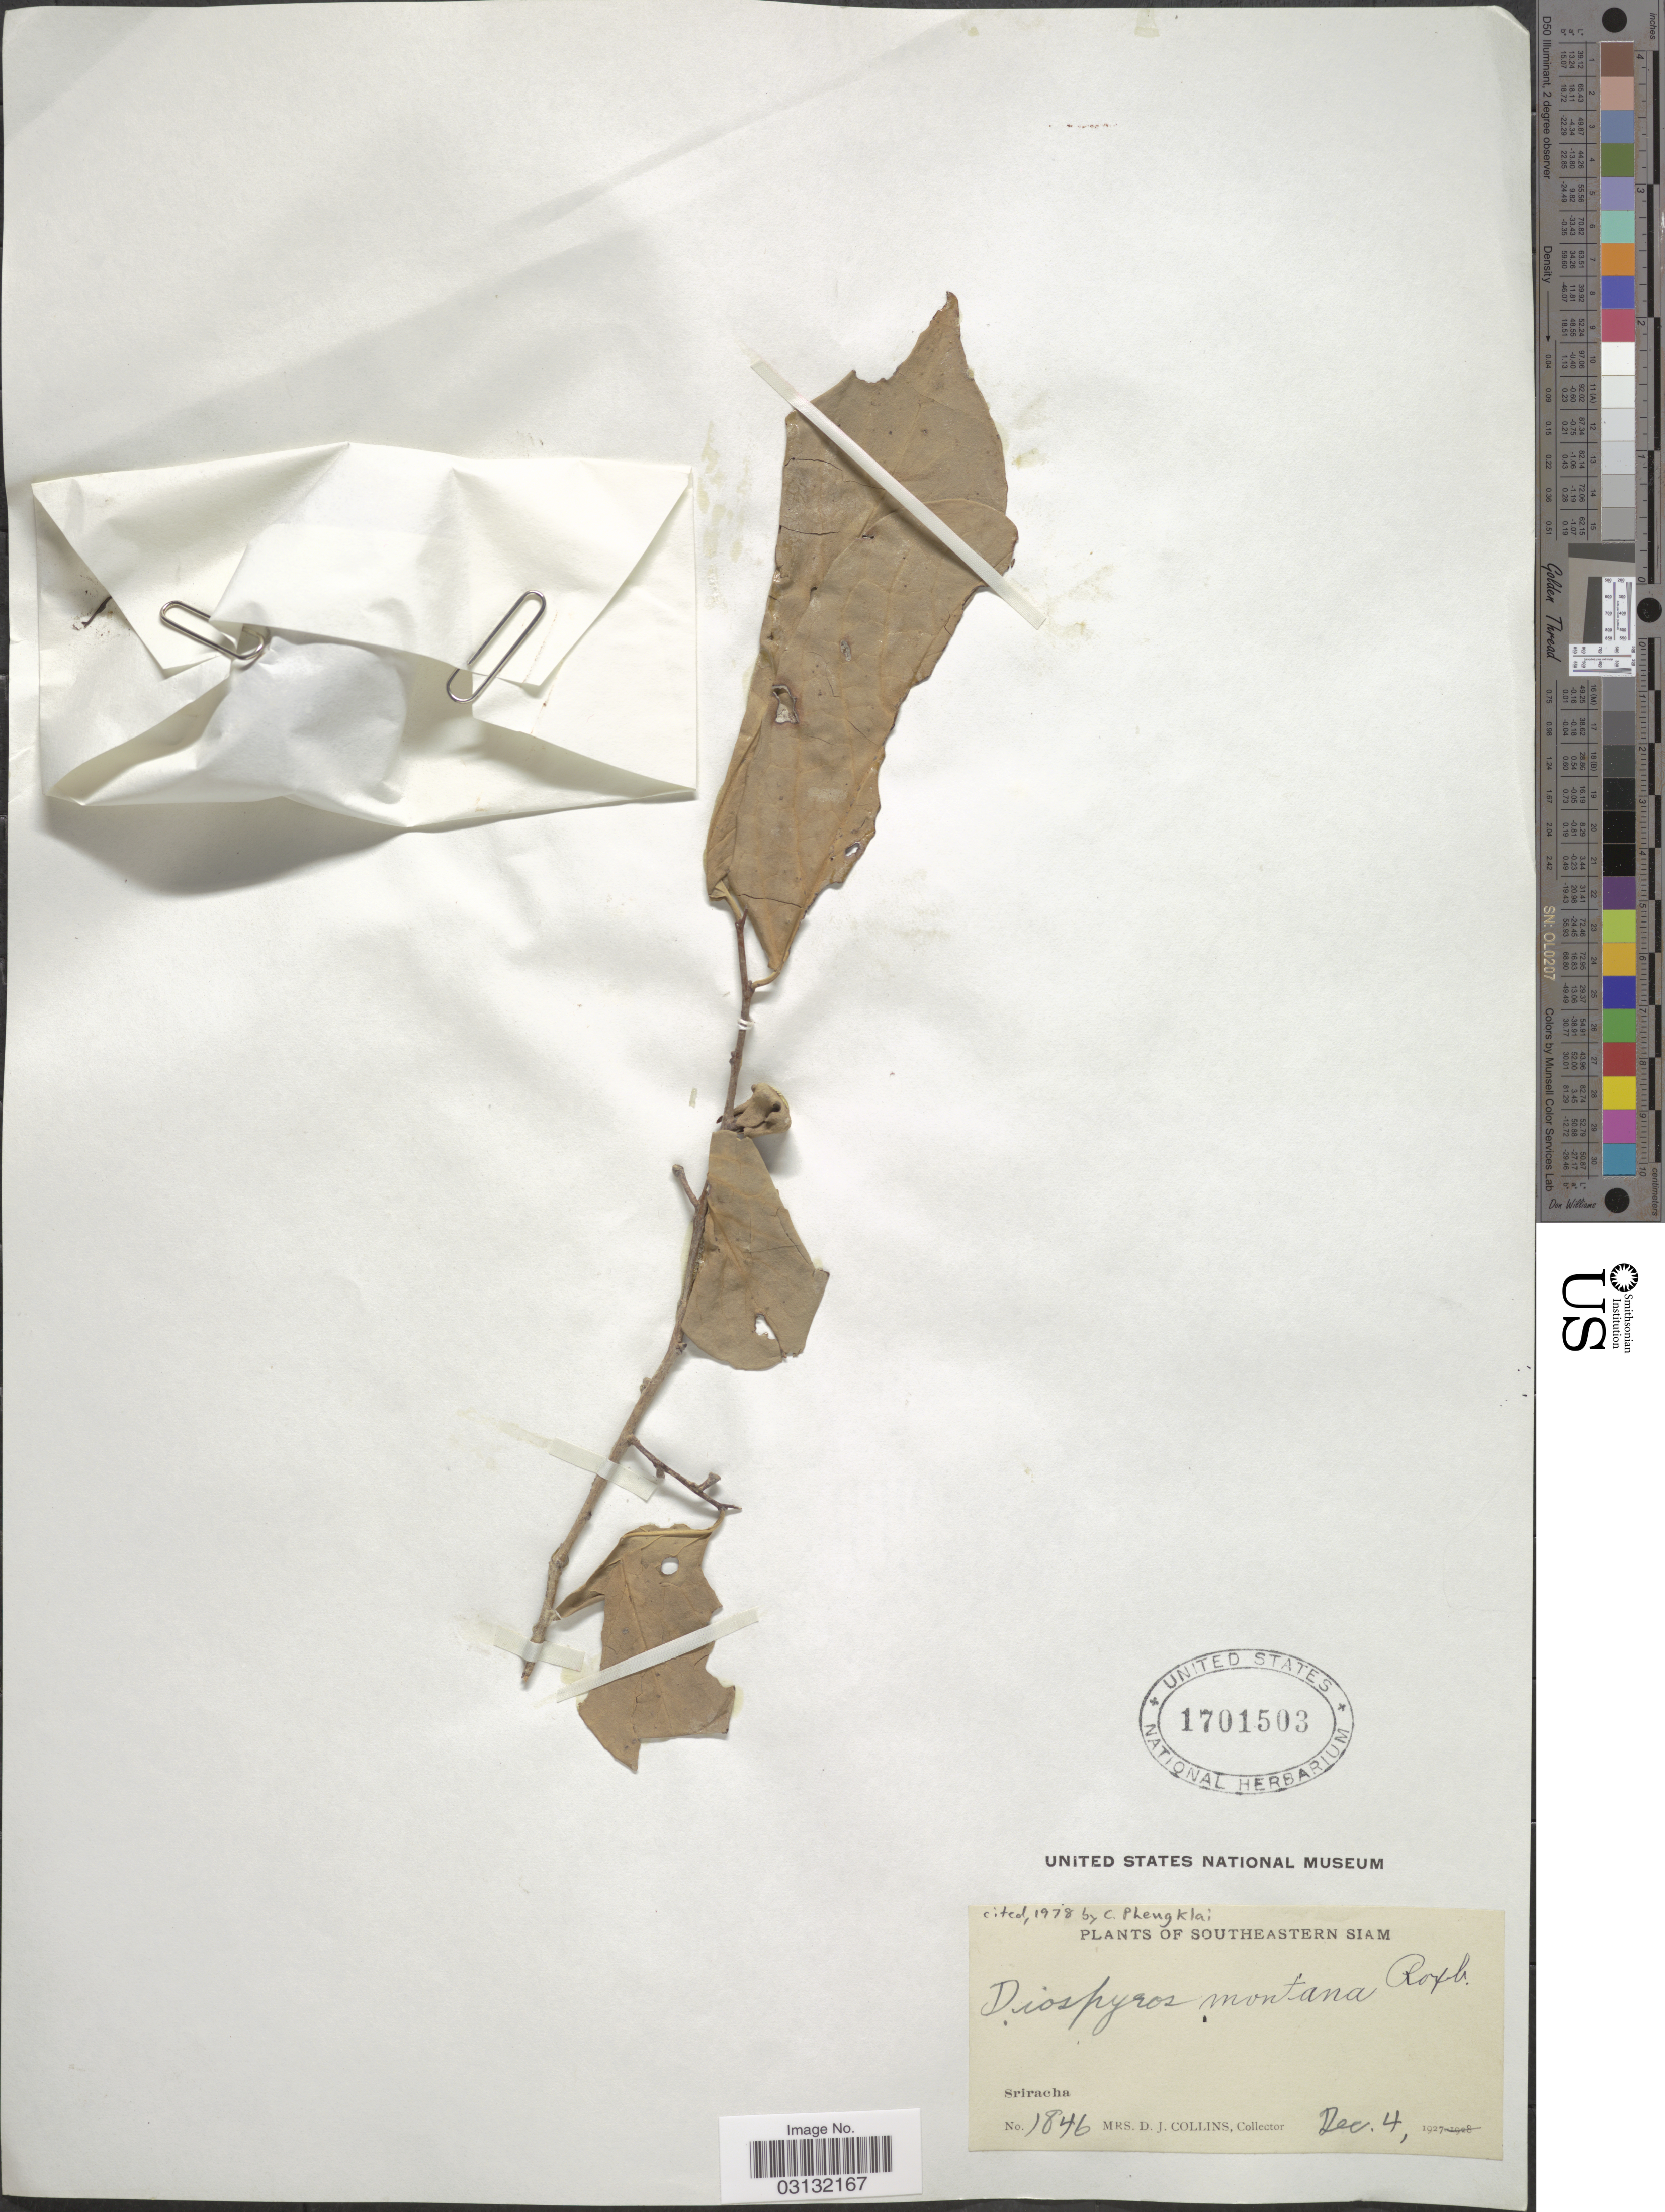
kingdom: Plantae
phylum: Tracheophyta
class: Magnoliopsida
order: Ericales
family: Ebenaceae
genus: Diospyros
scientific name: Diospyros montana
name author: Roxb.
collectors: Mrs. D. J. Collins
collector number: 1846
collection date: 1927-12-04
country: Thailand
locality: Southeastern Siam, Sriracha.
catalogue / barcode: US 1701503